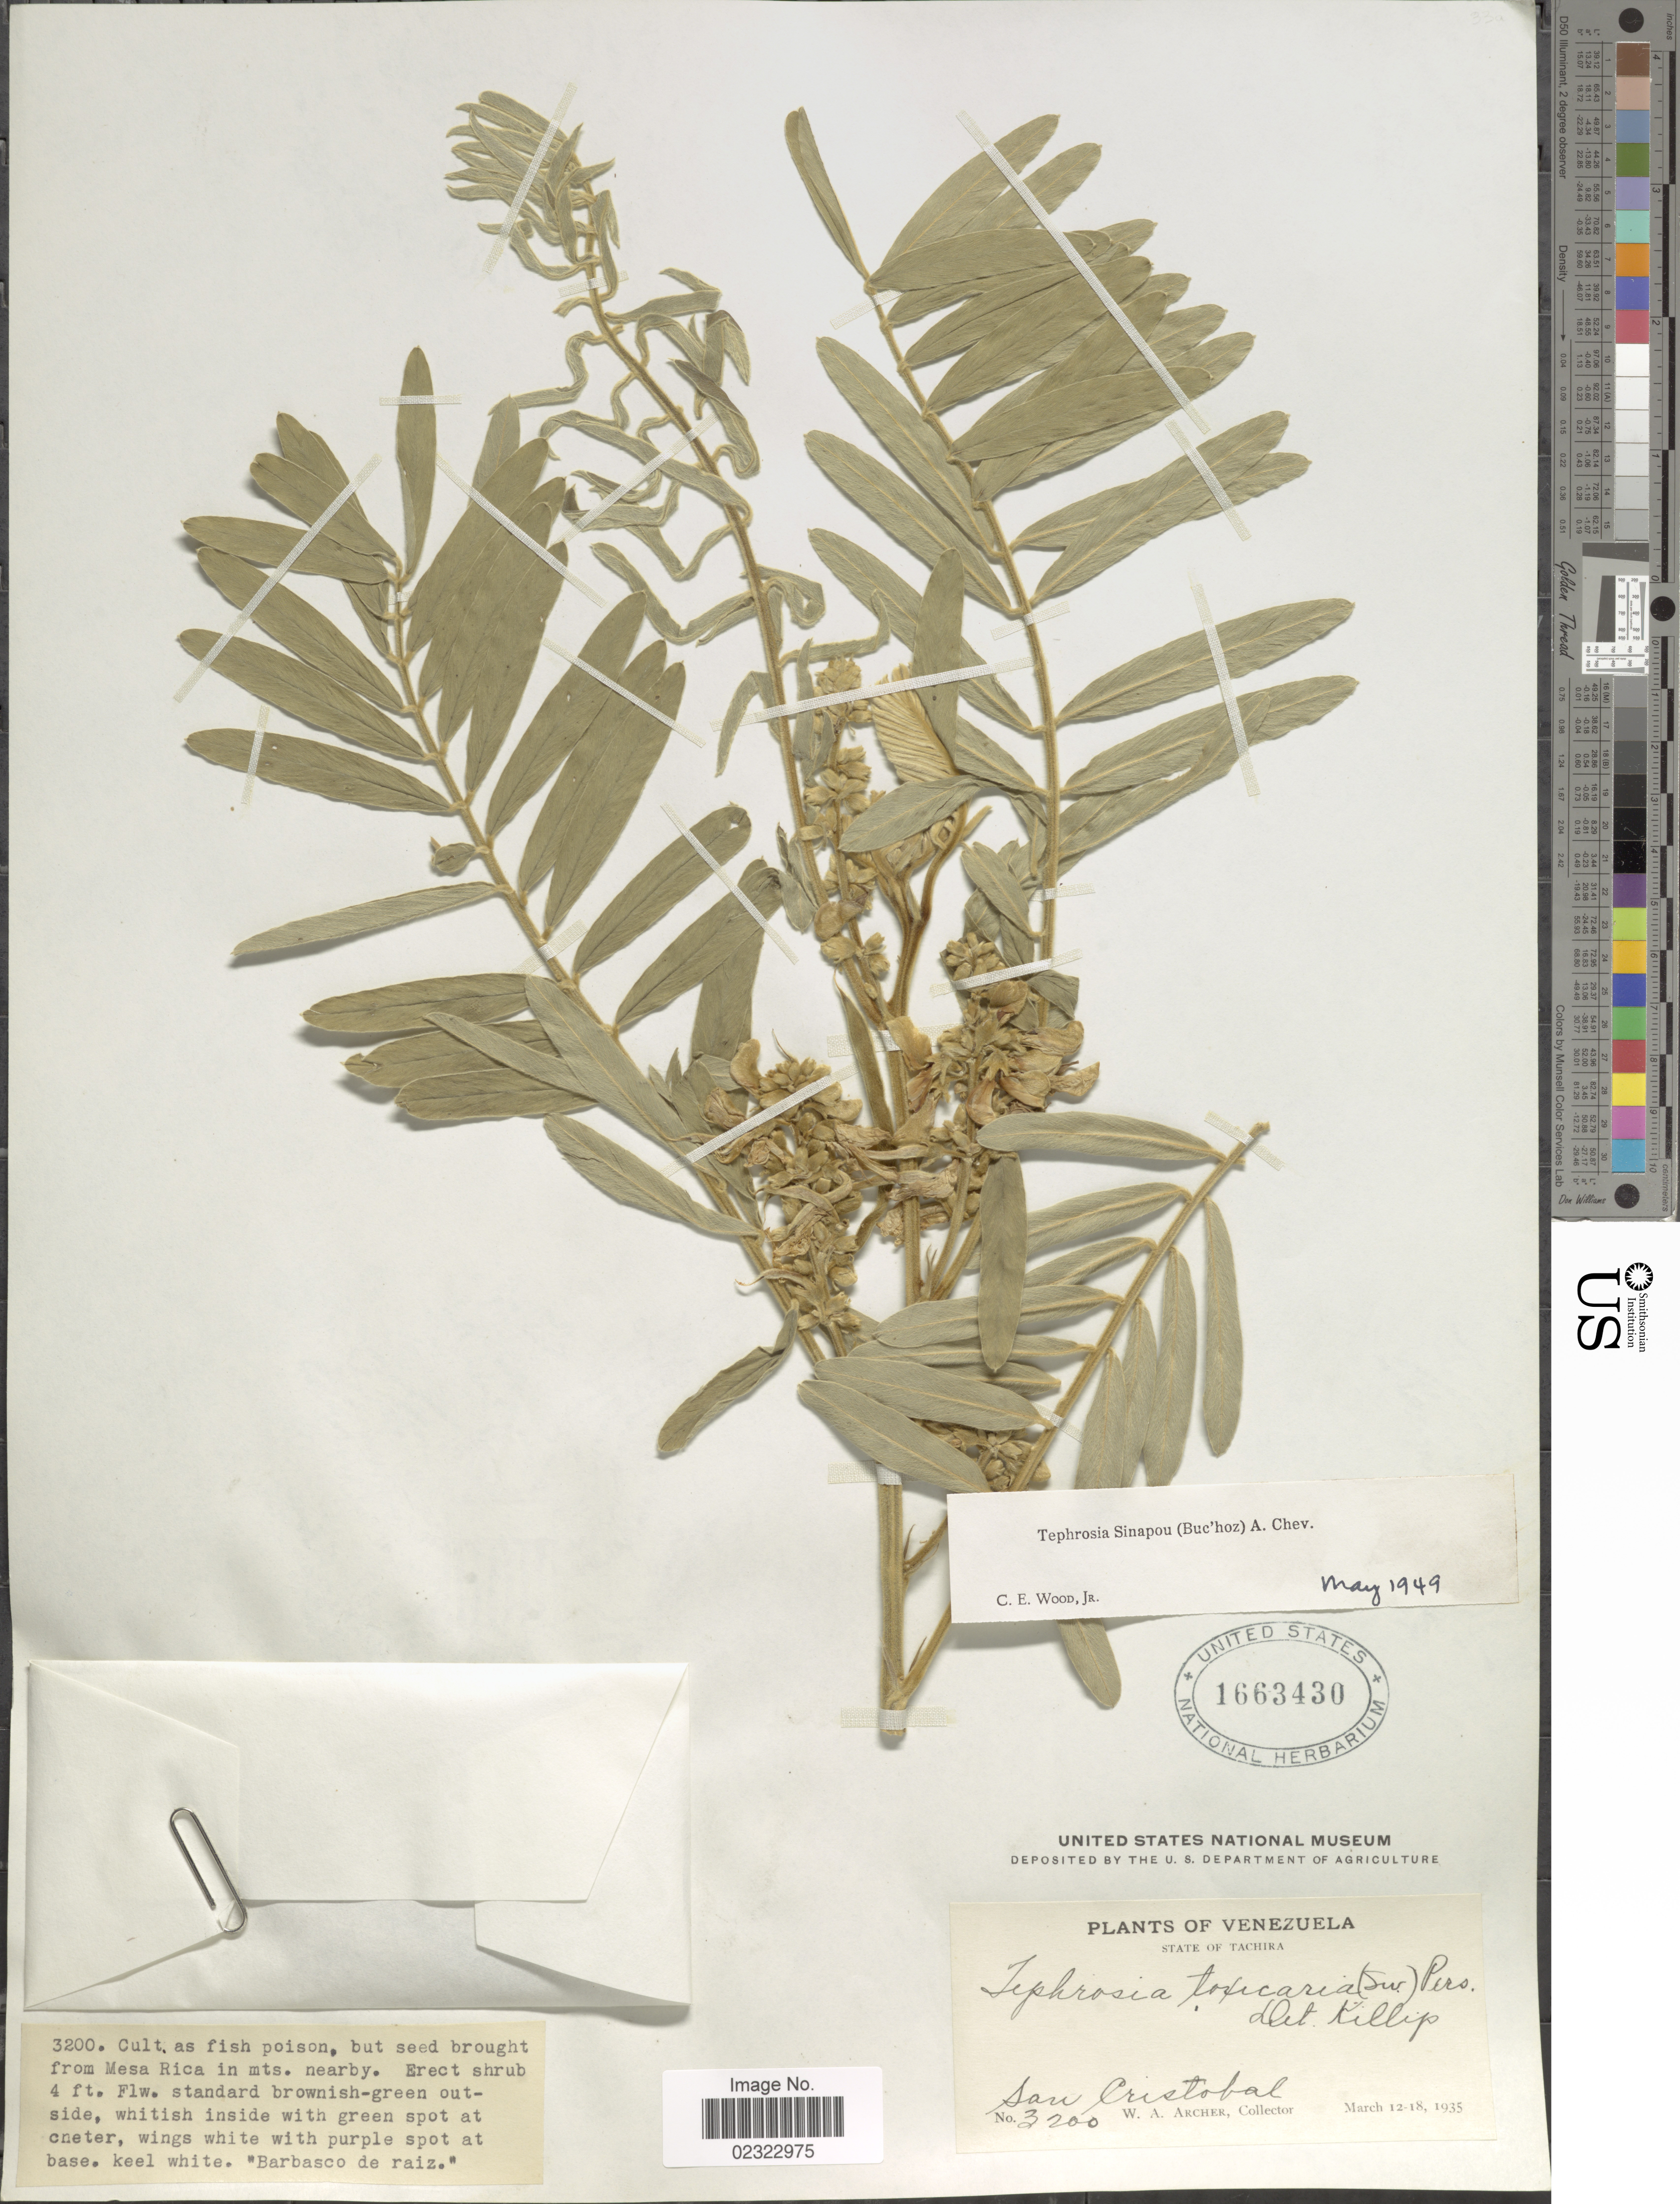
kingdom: Plantae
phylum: Tracheophyta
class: Magnoliopsida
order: Fabales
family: Fabaceae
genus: Tephrosia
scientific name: Tephrosia sinapou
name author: (Buc'hoz) A. Chev.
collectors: W. A. Archer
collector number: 3200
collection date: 1935-03-12/1935-03-18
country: Venezuela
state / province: Tachira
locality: State of Tachira, San Cristobal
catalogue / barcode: US 1663430